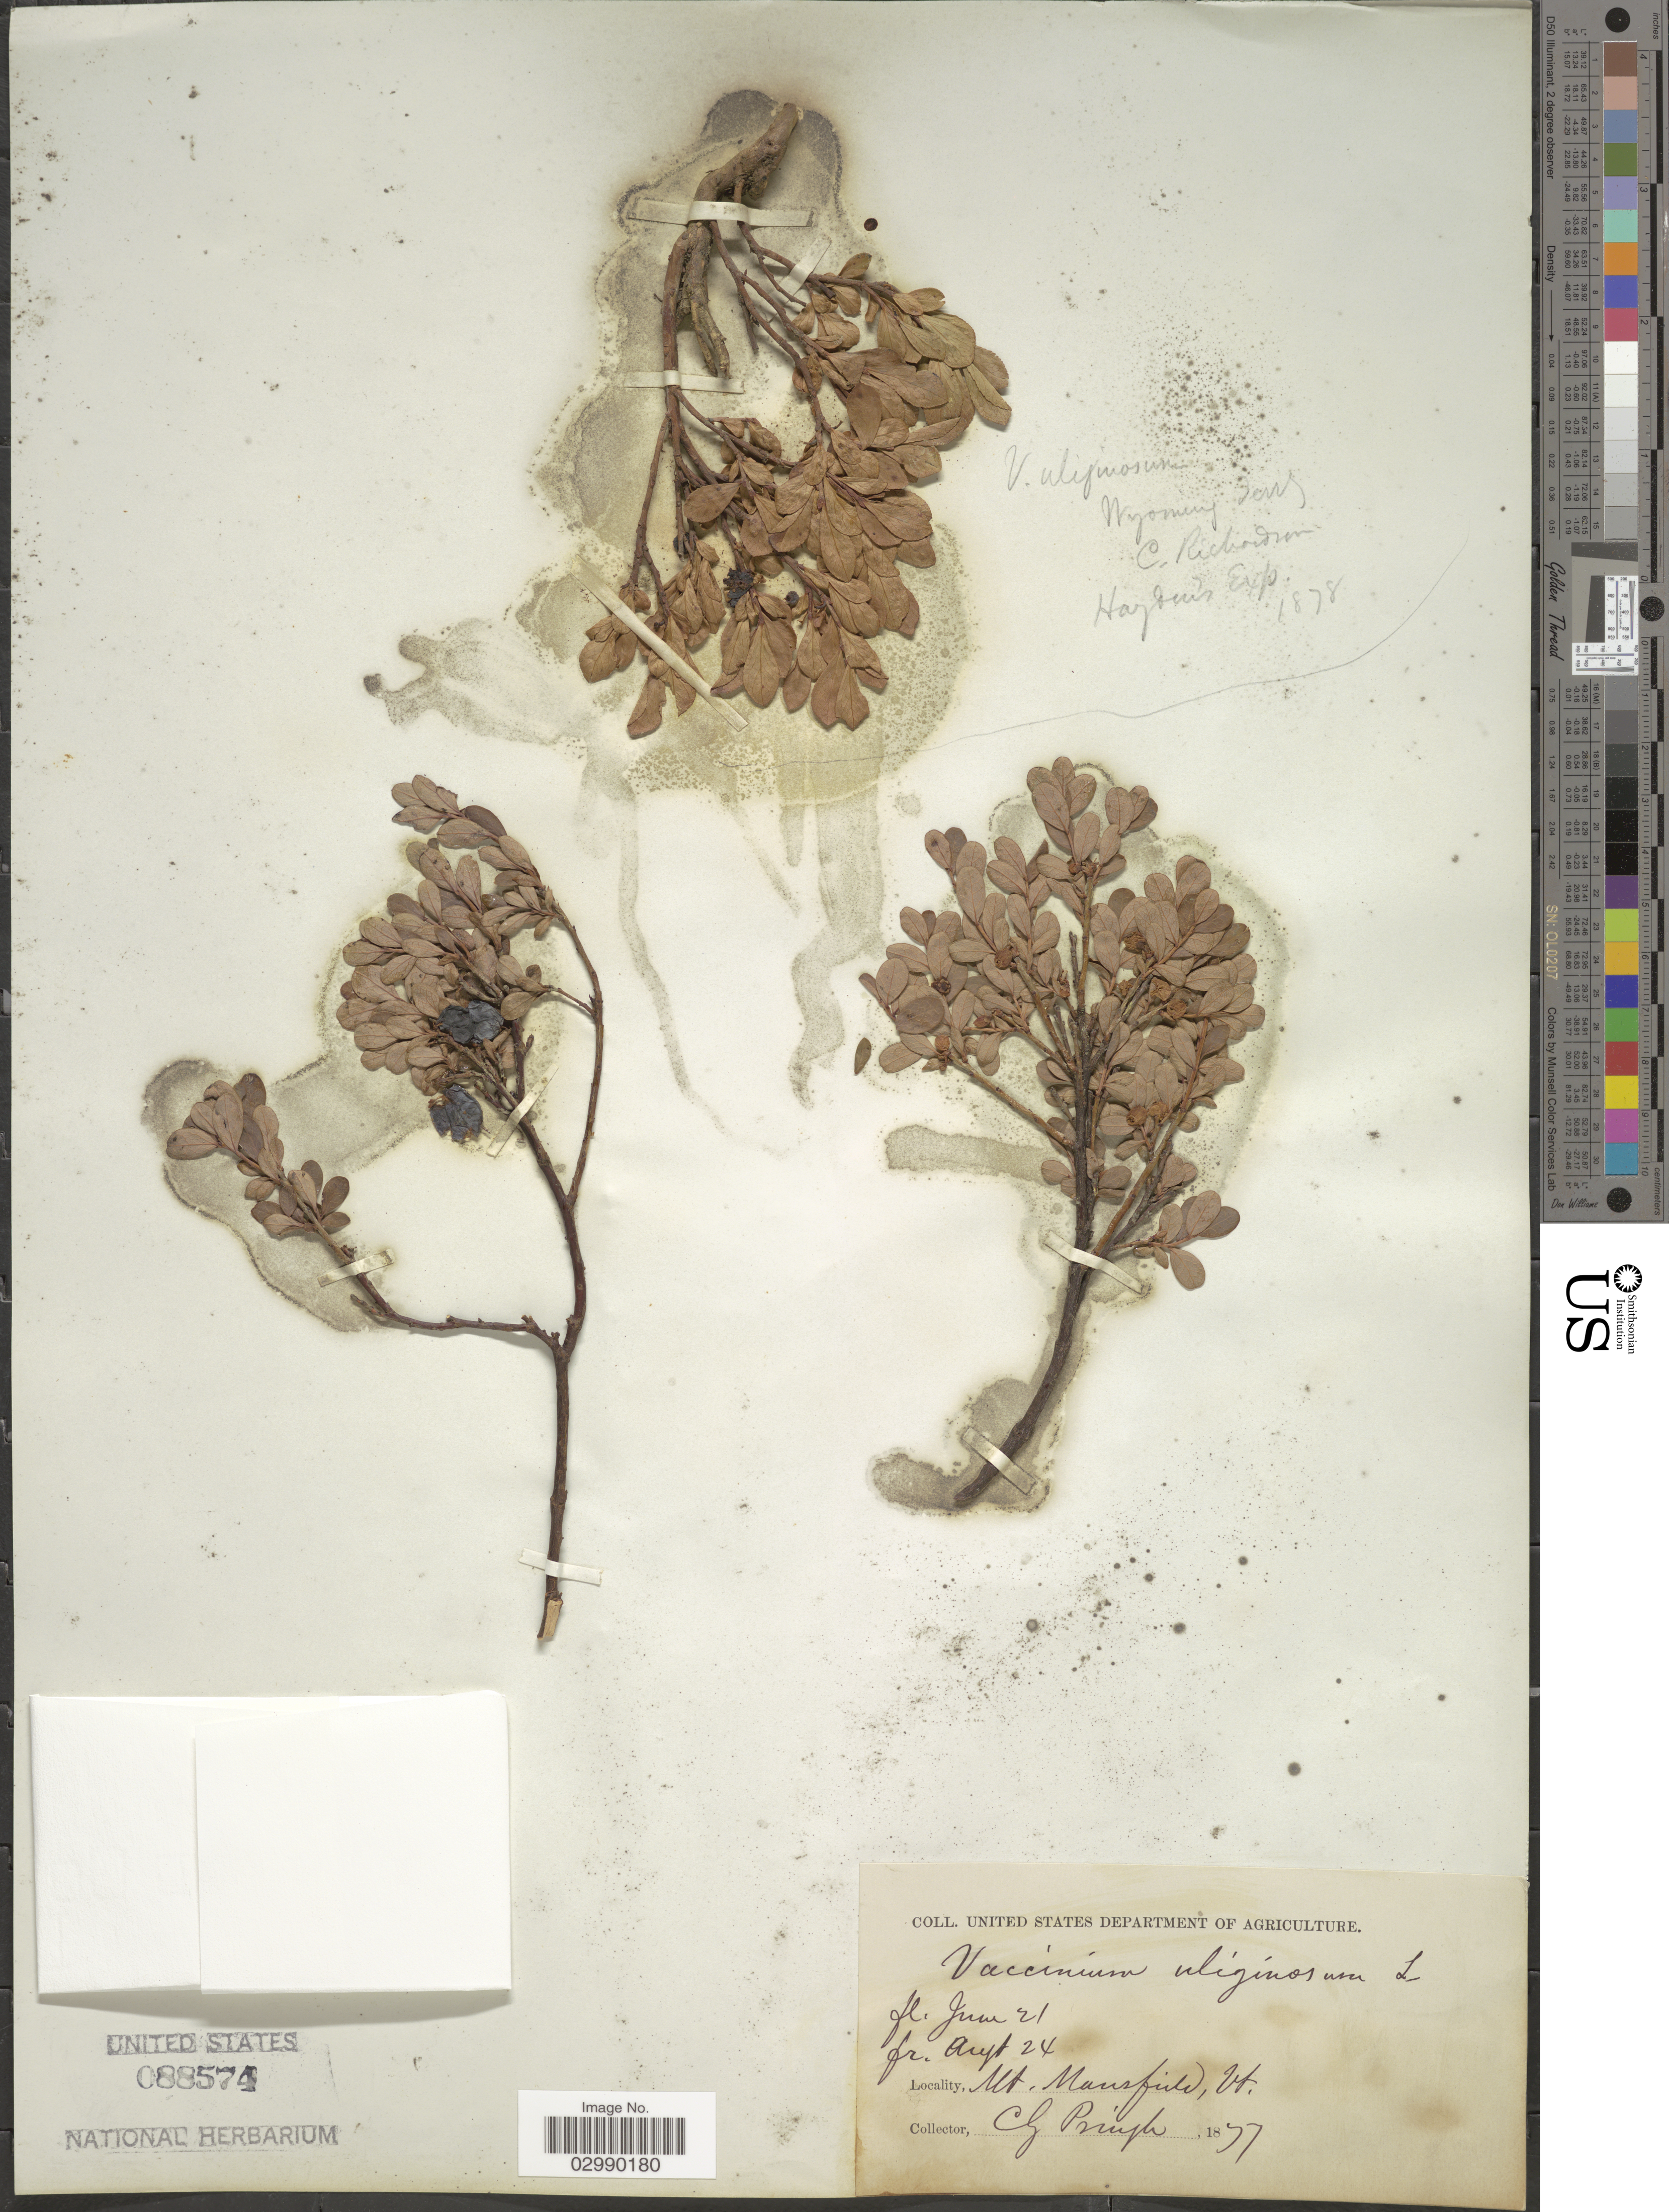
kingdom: Plantae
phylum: Tracheophyta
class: Magnoliopsida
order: Ericales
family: Ericaceae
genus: Vaccinium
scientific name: Vaccinium uliginosum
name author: L.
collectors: C. G. Pringle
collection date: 1897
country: United States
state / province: Vermont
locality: Mt. Mansfield.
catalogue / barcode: US 88574